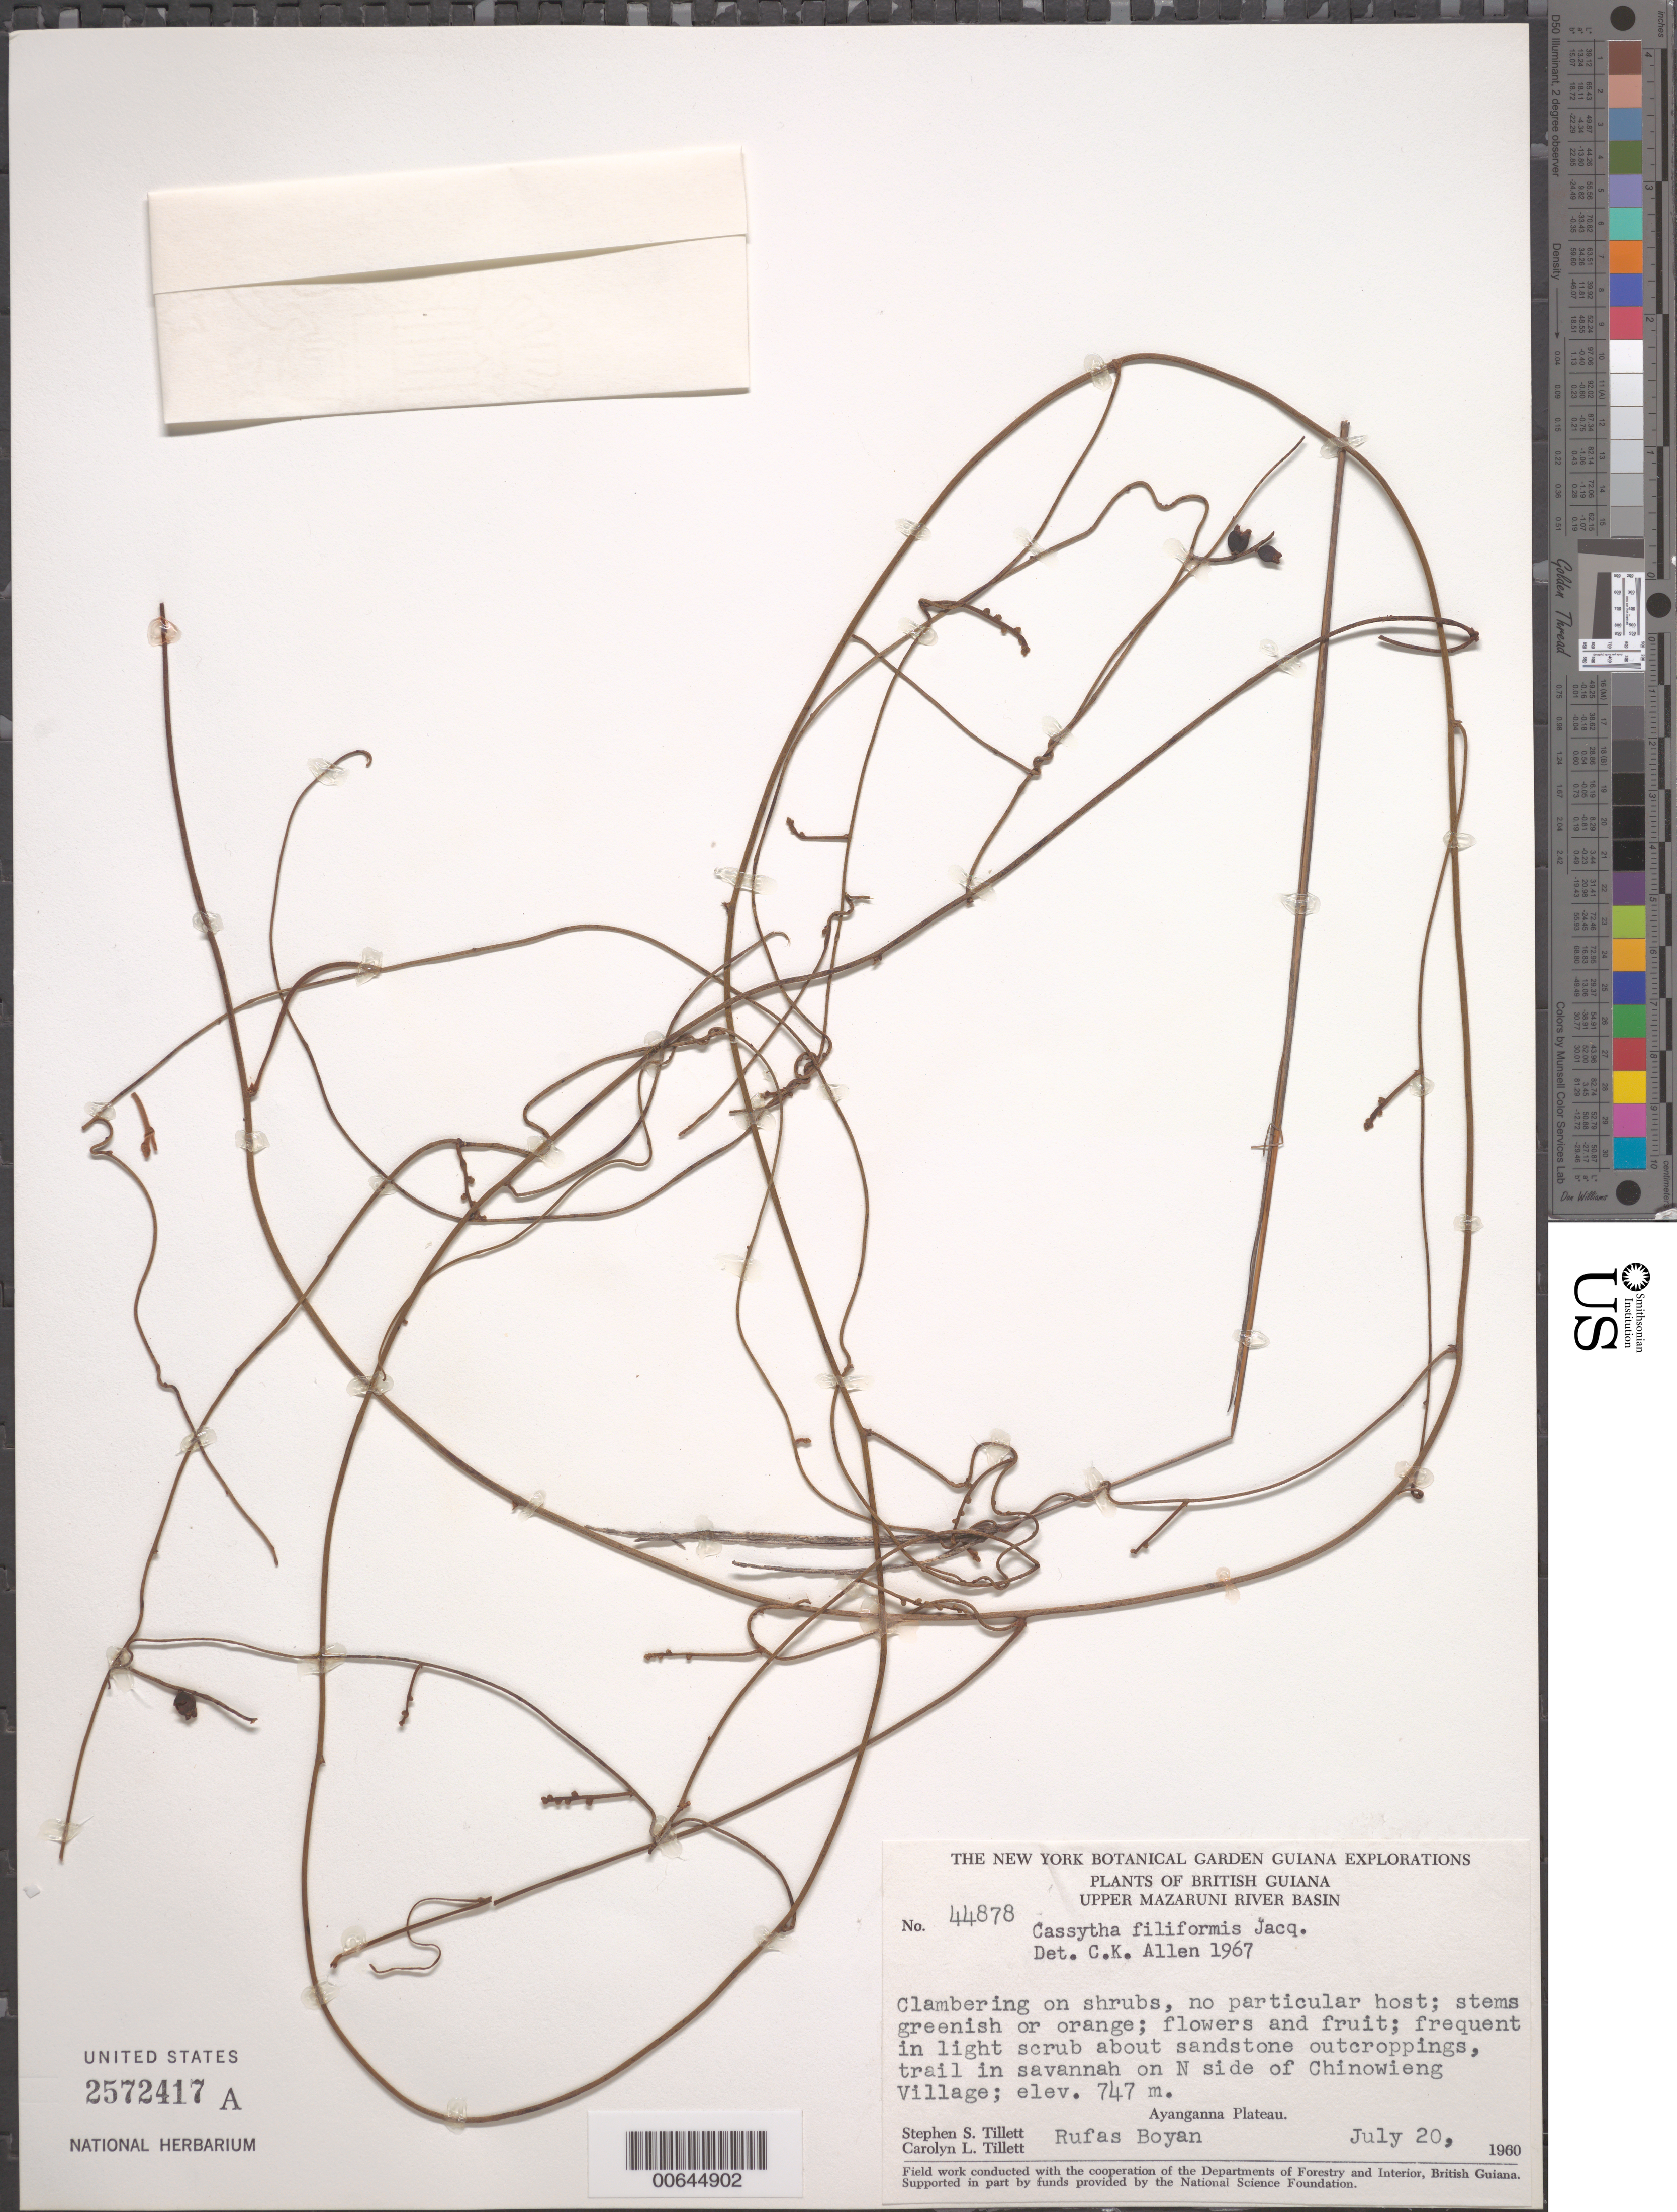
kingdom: Plantae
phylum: Tracheophyta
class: Magnoliopsida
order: Laurales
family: Lauraceae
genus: Cassytha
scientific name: Cassytha filiformis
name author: L.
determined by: Allen, C. K.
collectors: S. S. Tillett, C. L. Tillett & R. Boyan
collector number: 44878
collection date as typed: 20-Jul-60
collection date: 1960-07-20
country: Guyana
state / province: Cuyuni-Mazaruni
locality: Ayanganna Plateau; upper Mazaruni River Basin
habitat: Light sandstone outcroppings, trail in savanna on N side of Chinowieng Village.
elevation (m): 747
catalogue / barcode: US 2572417A